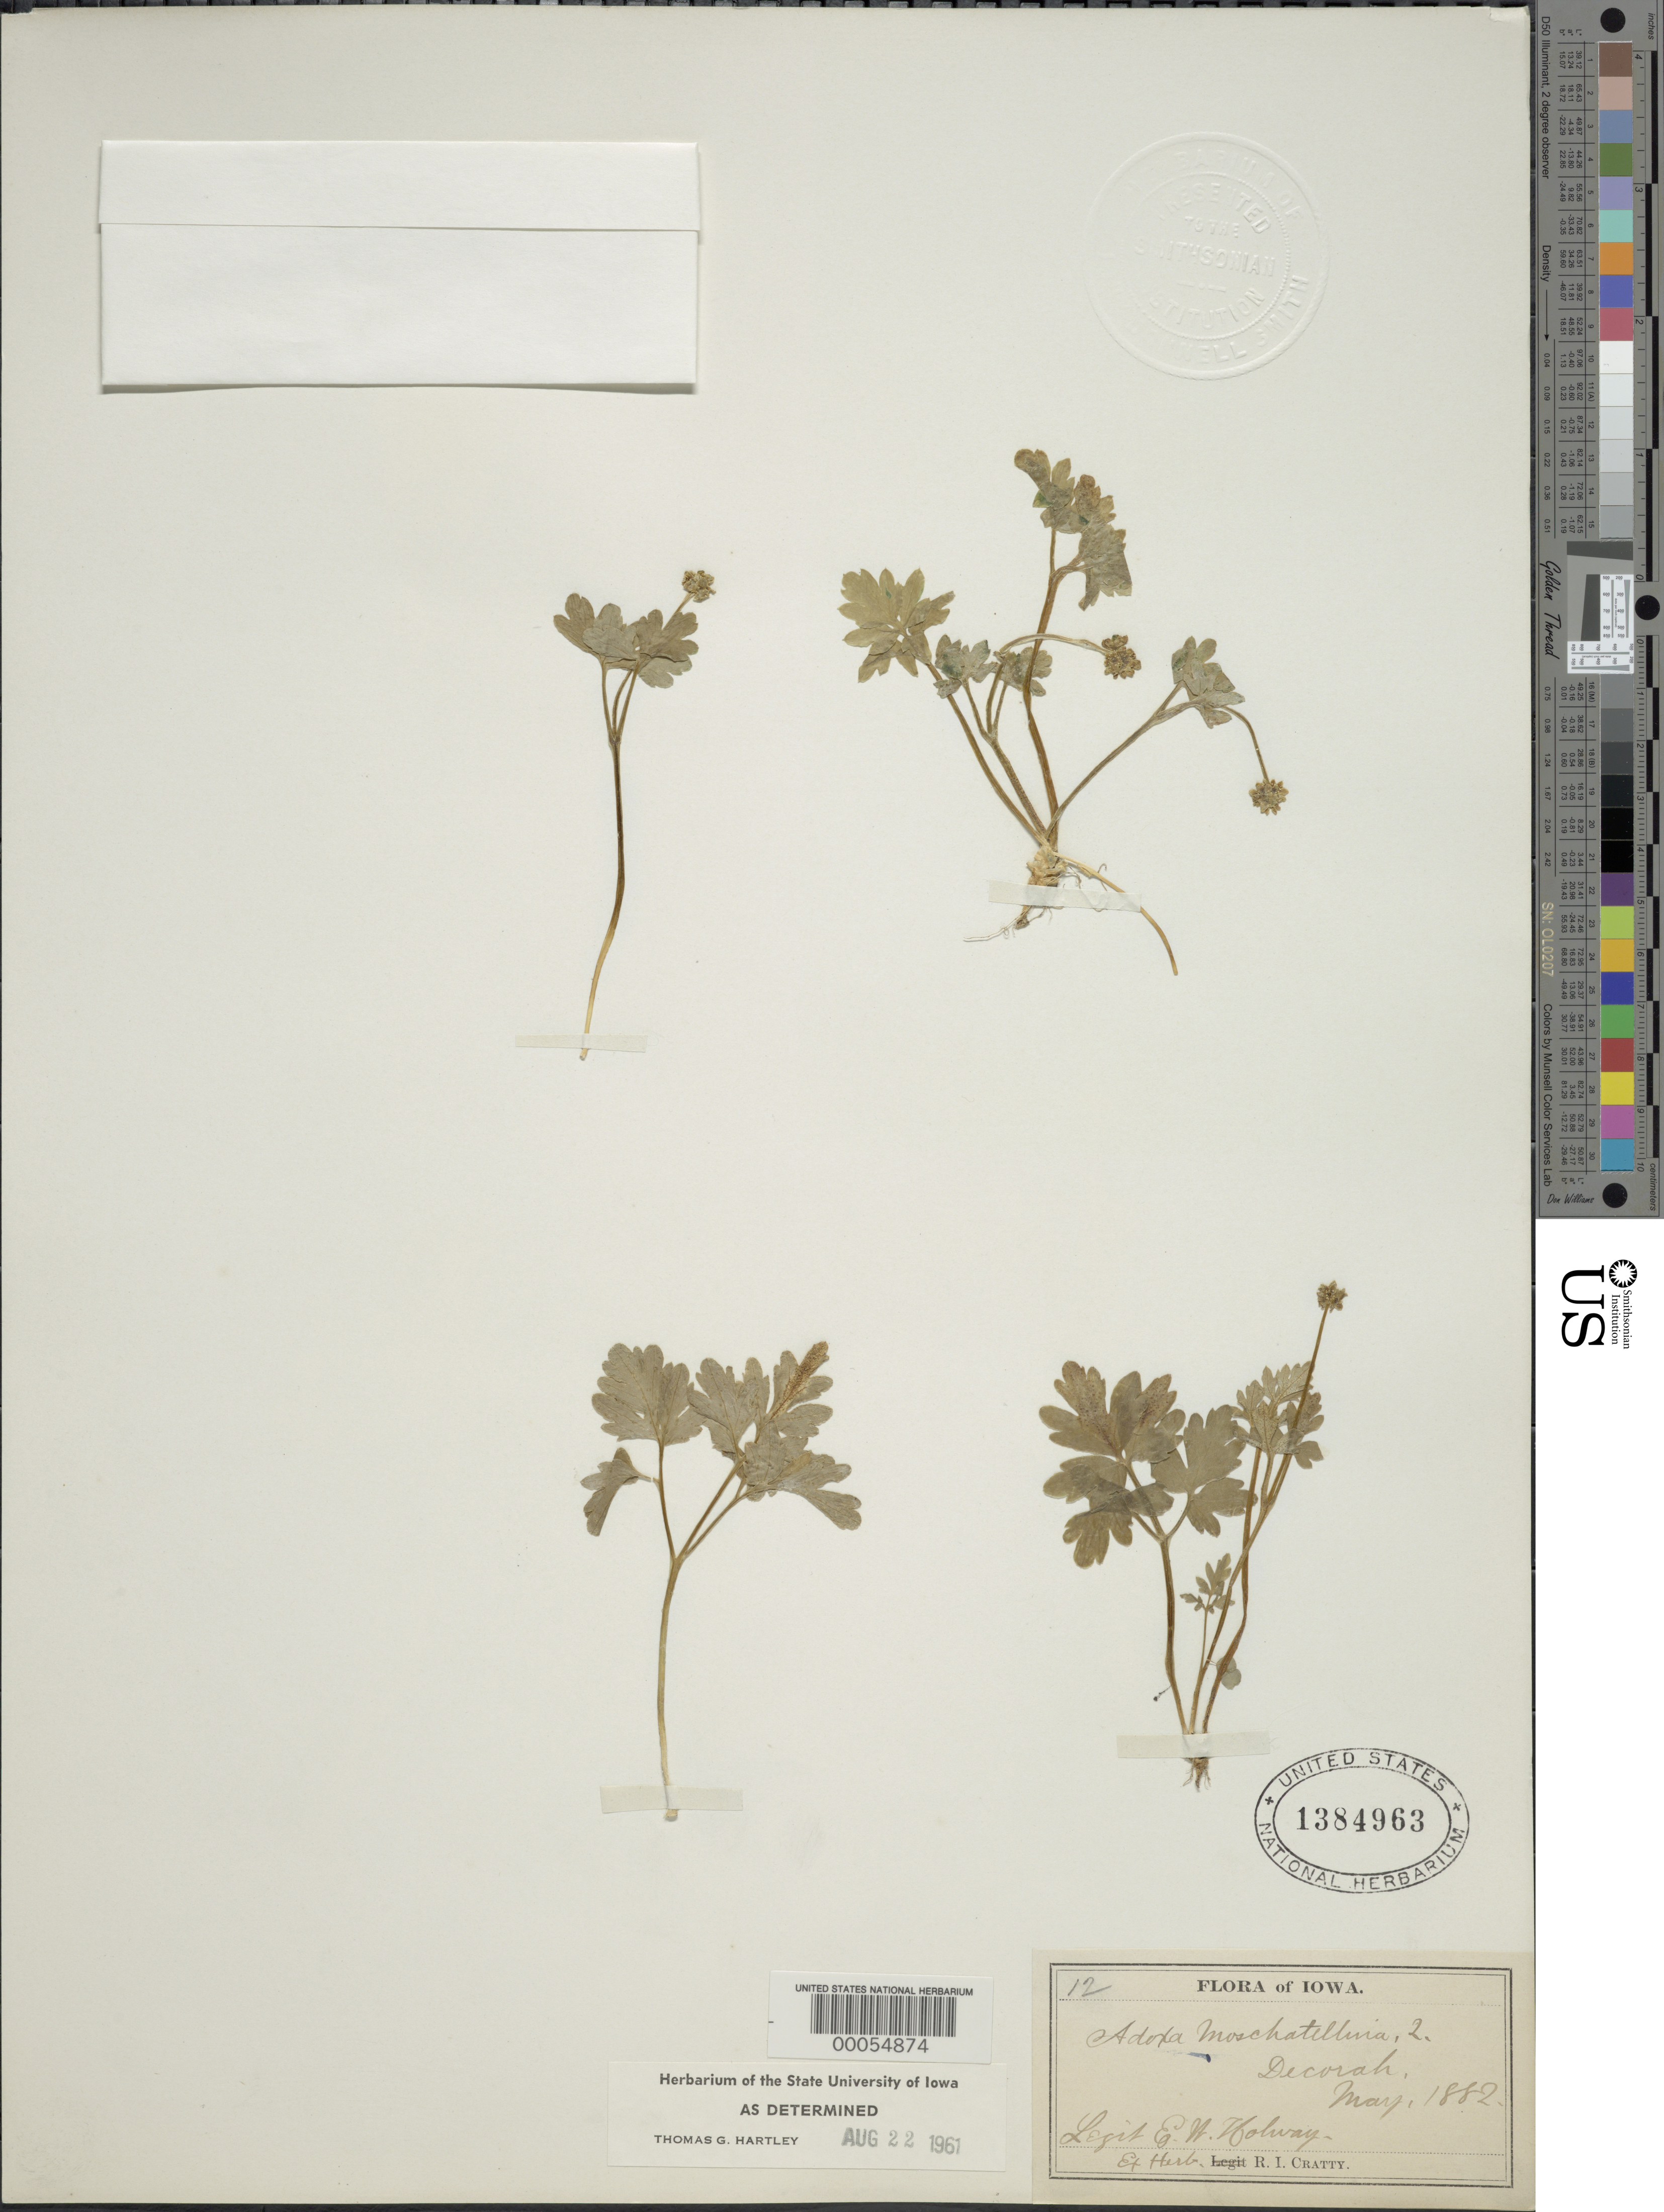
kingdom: Plantae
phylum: Tracheophyta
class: Magnoliopsida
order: Dipsacales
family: Viburnaceae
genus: Adoxa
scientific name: Adoxa moschatellina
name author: L.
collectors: E. W. D. Holway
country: United States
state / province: Iowa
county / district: Fayette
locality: Decorah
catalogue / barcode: US 1384963